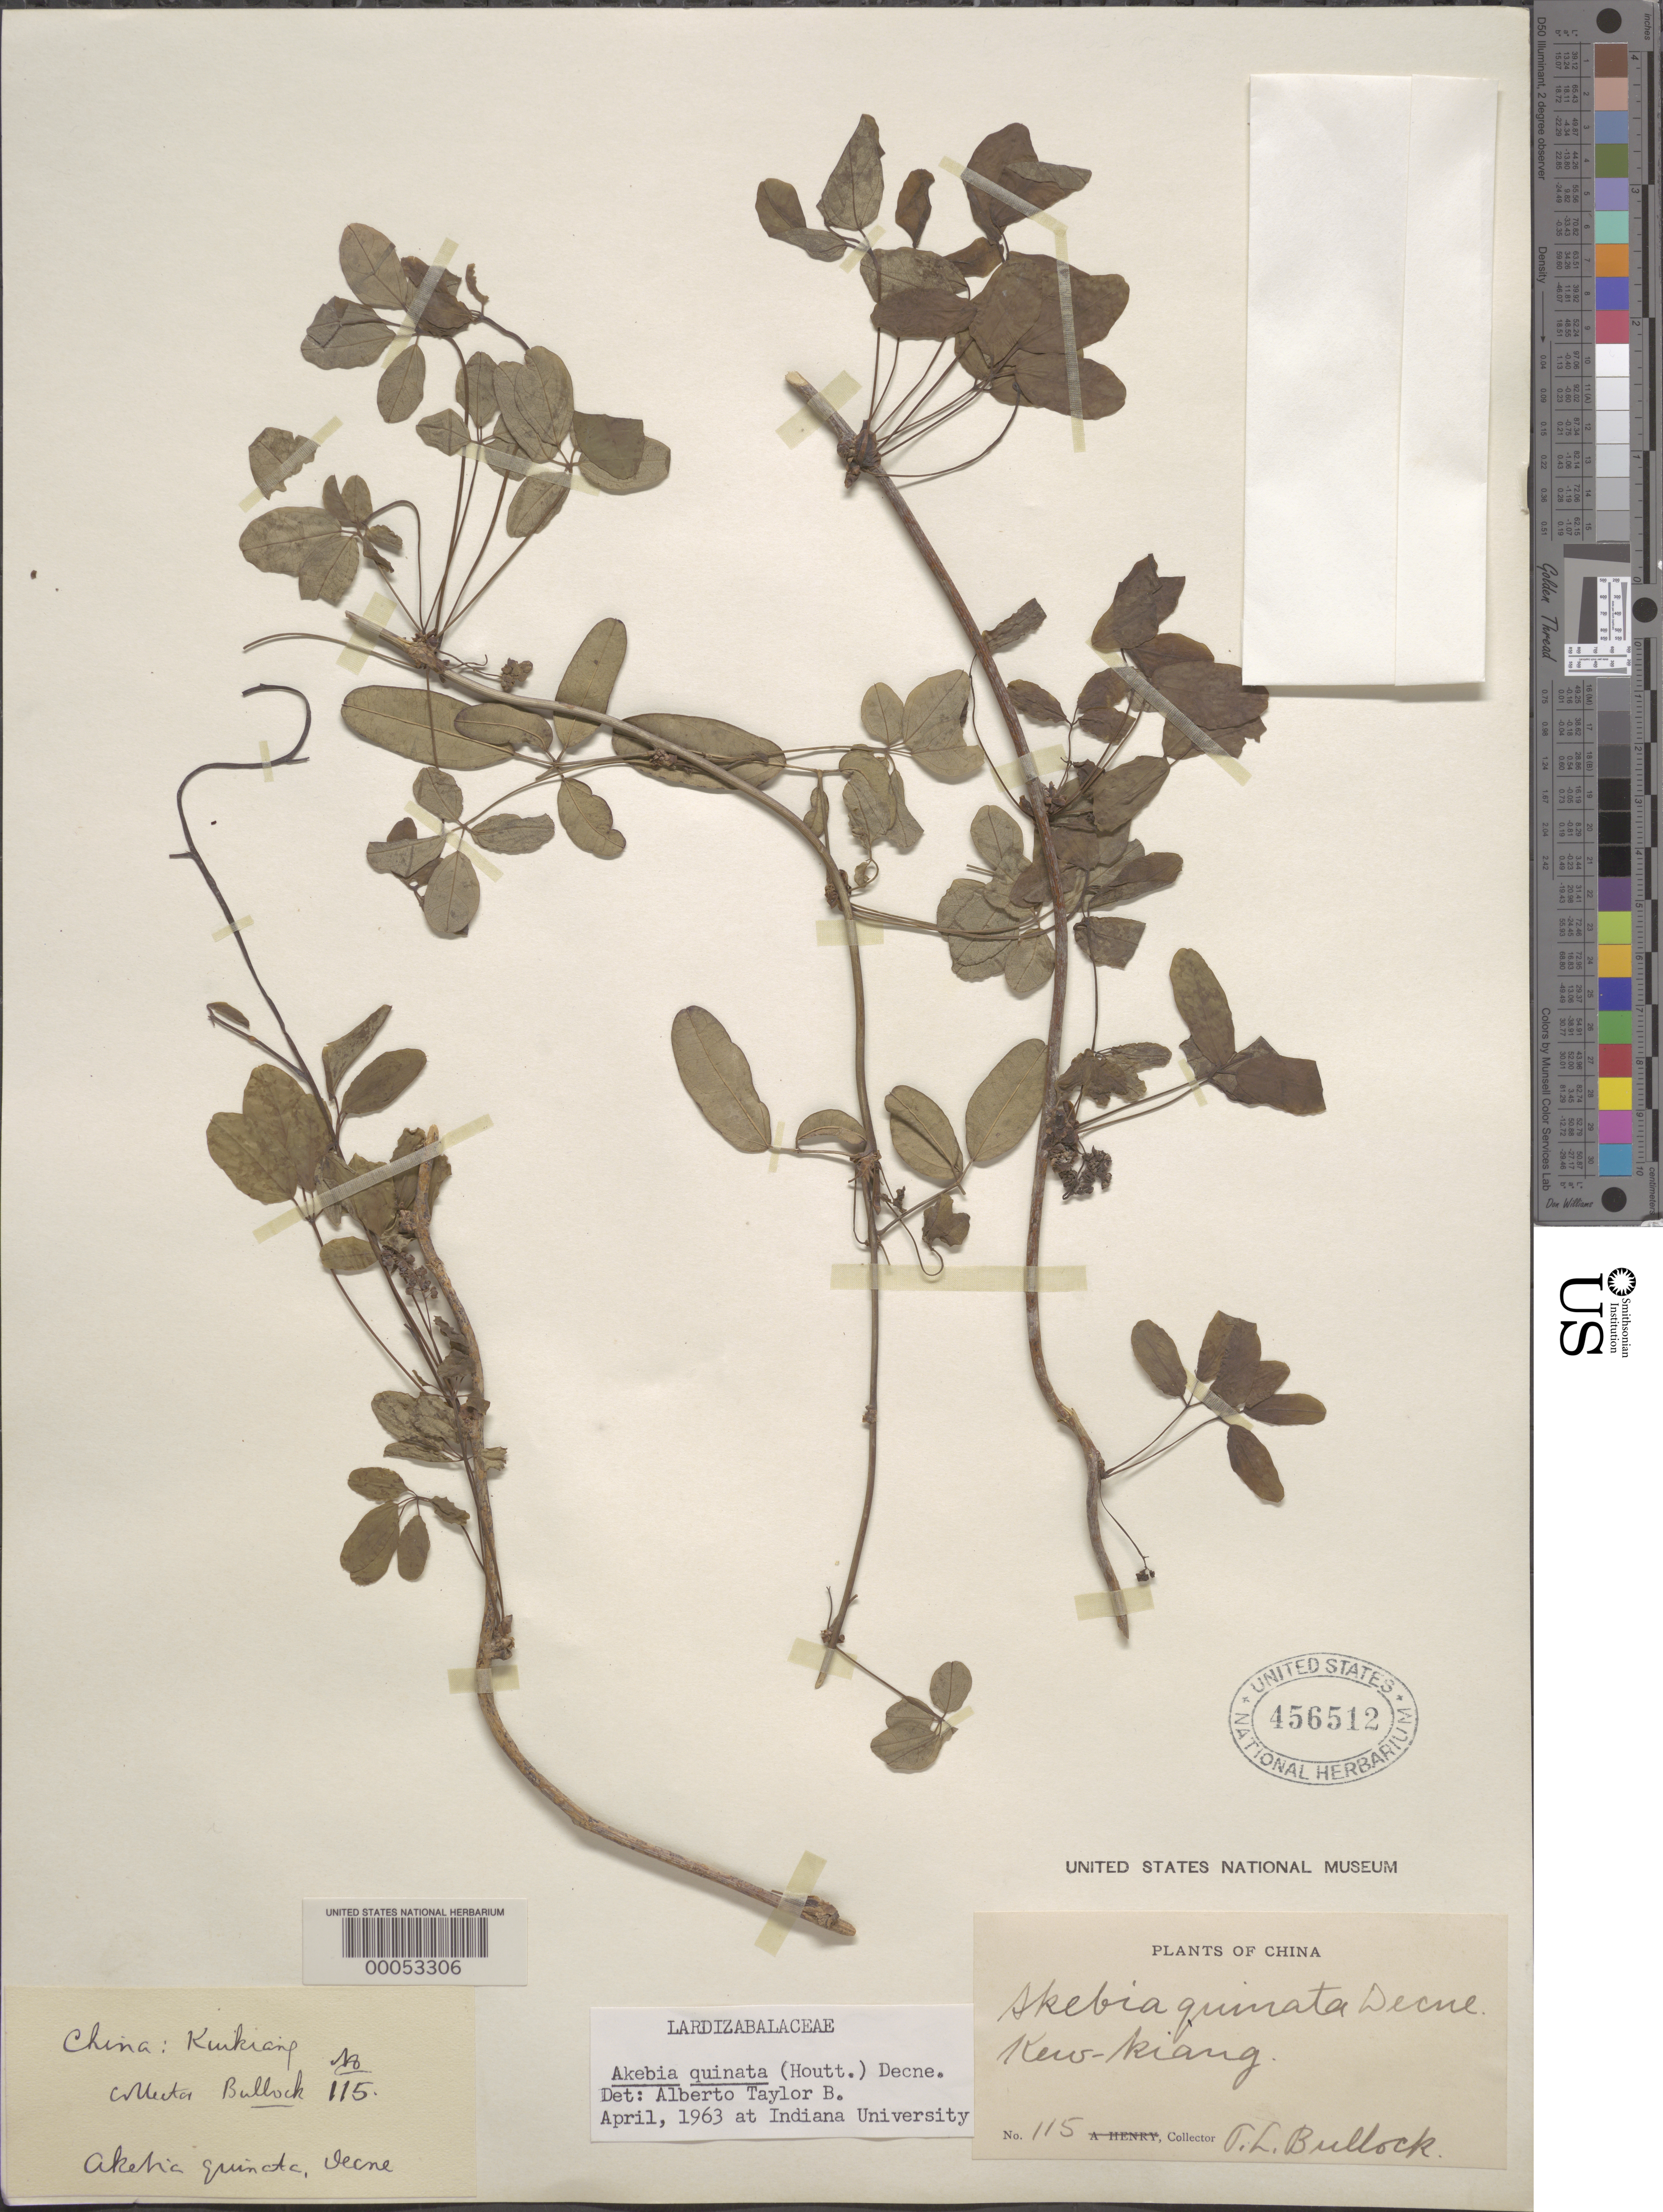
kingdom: Plantae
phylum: Tracheophyta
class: Magnoliopsida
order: Ranunculales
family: Lardizabalaceae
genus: Akebia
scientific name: Akebia quinata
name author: (Houtt.) Decne.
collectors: O. L. Bullock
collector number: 115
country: China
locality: Kuikiang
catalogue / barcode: US 456512